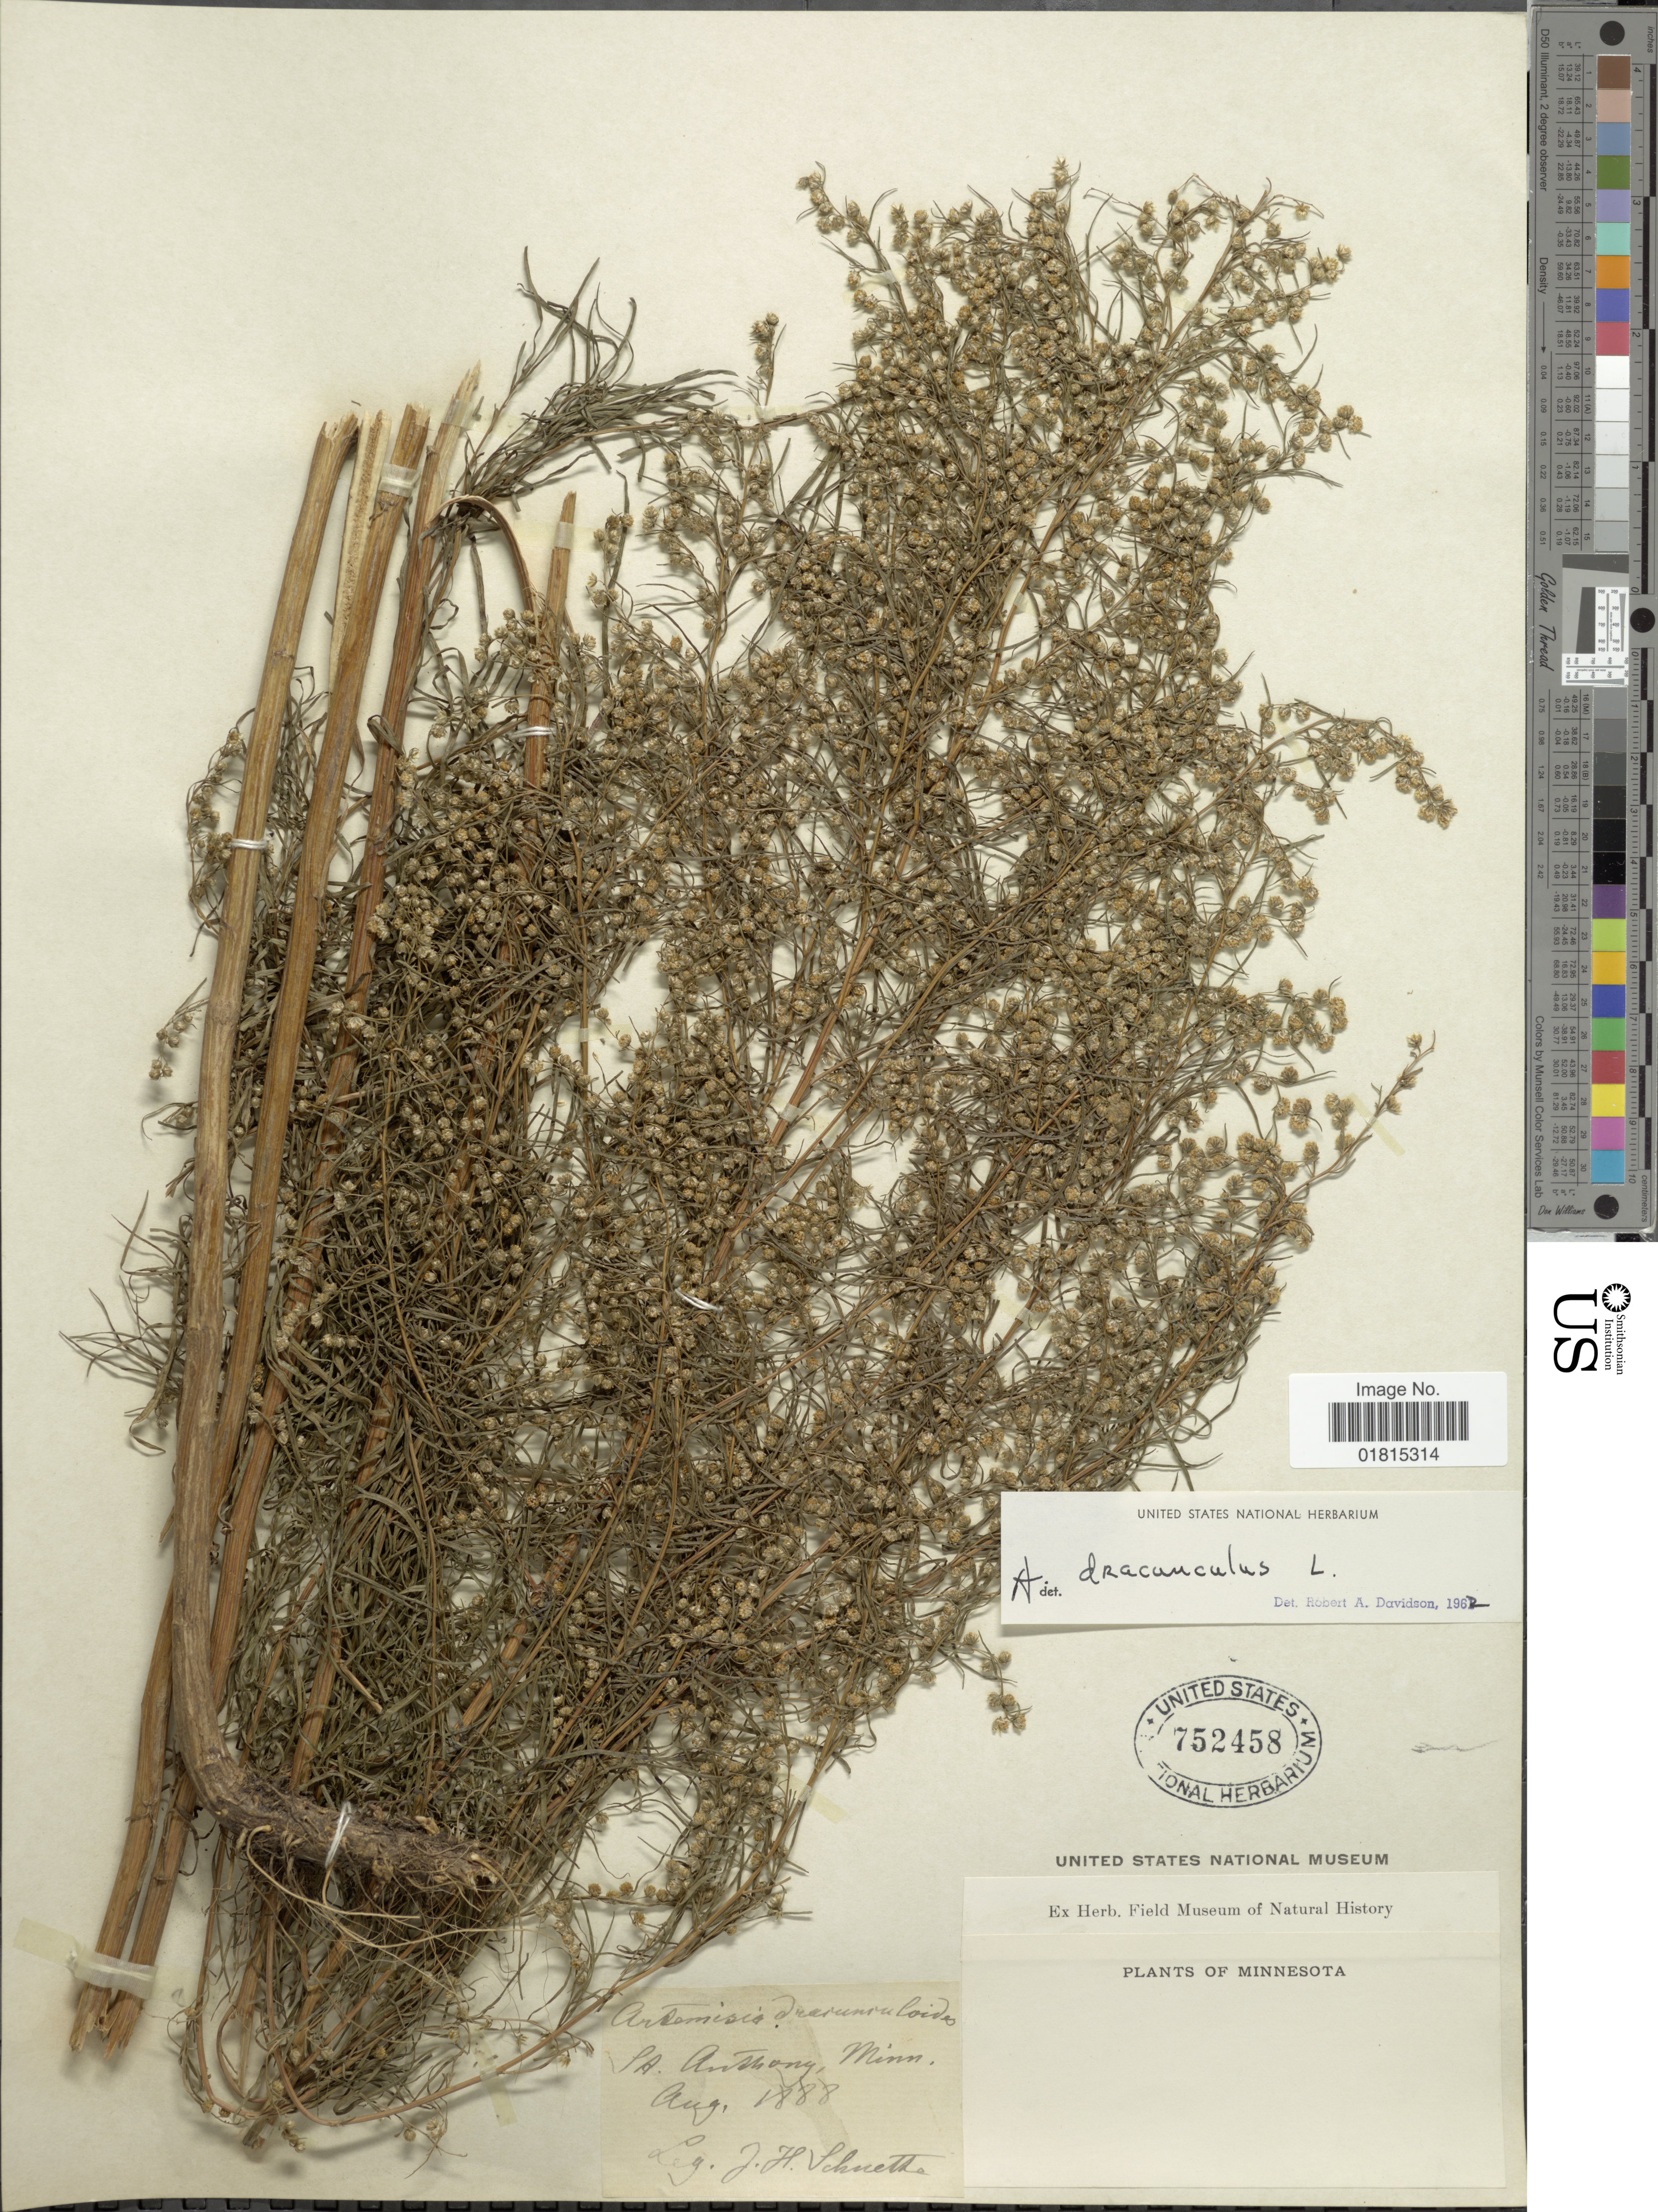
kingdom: Plantae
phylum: Tracheophyta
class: Magnoliopsida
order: Asterales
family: Asteraceae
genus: Artemisia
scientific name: Artemisia dracunculoides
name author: Pursh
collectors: J. H. Schuette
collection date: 1888-08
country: United States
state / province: Minnesota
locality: St. Anthony, Minn.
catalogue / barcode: US 752458